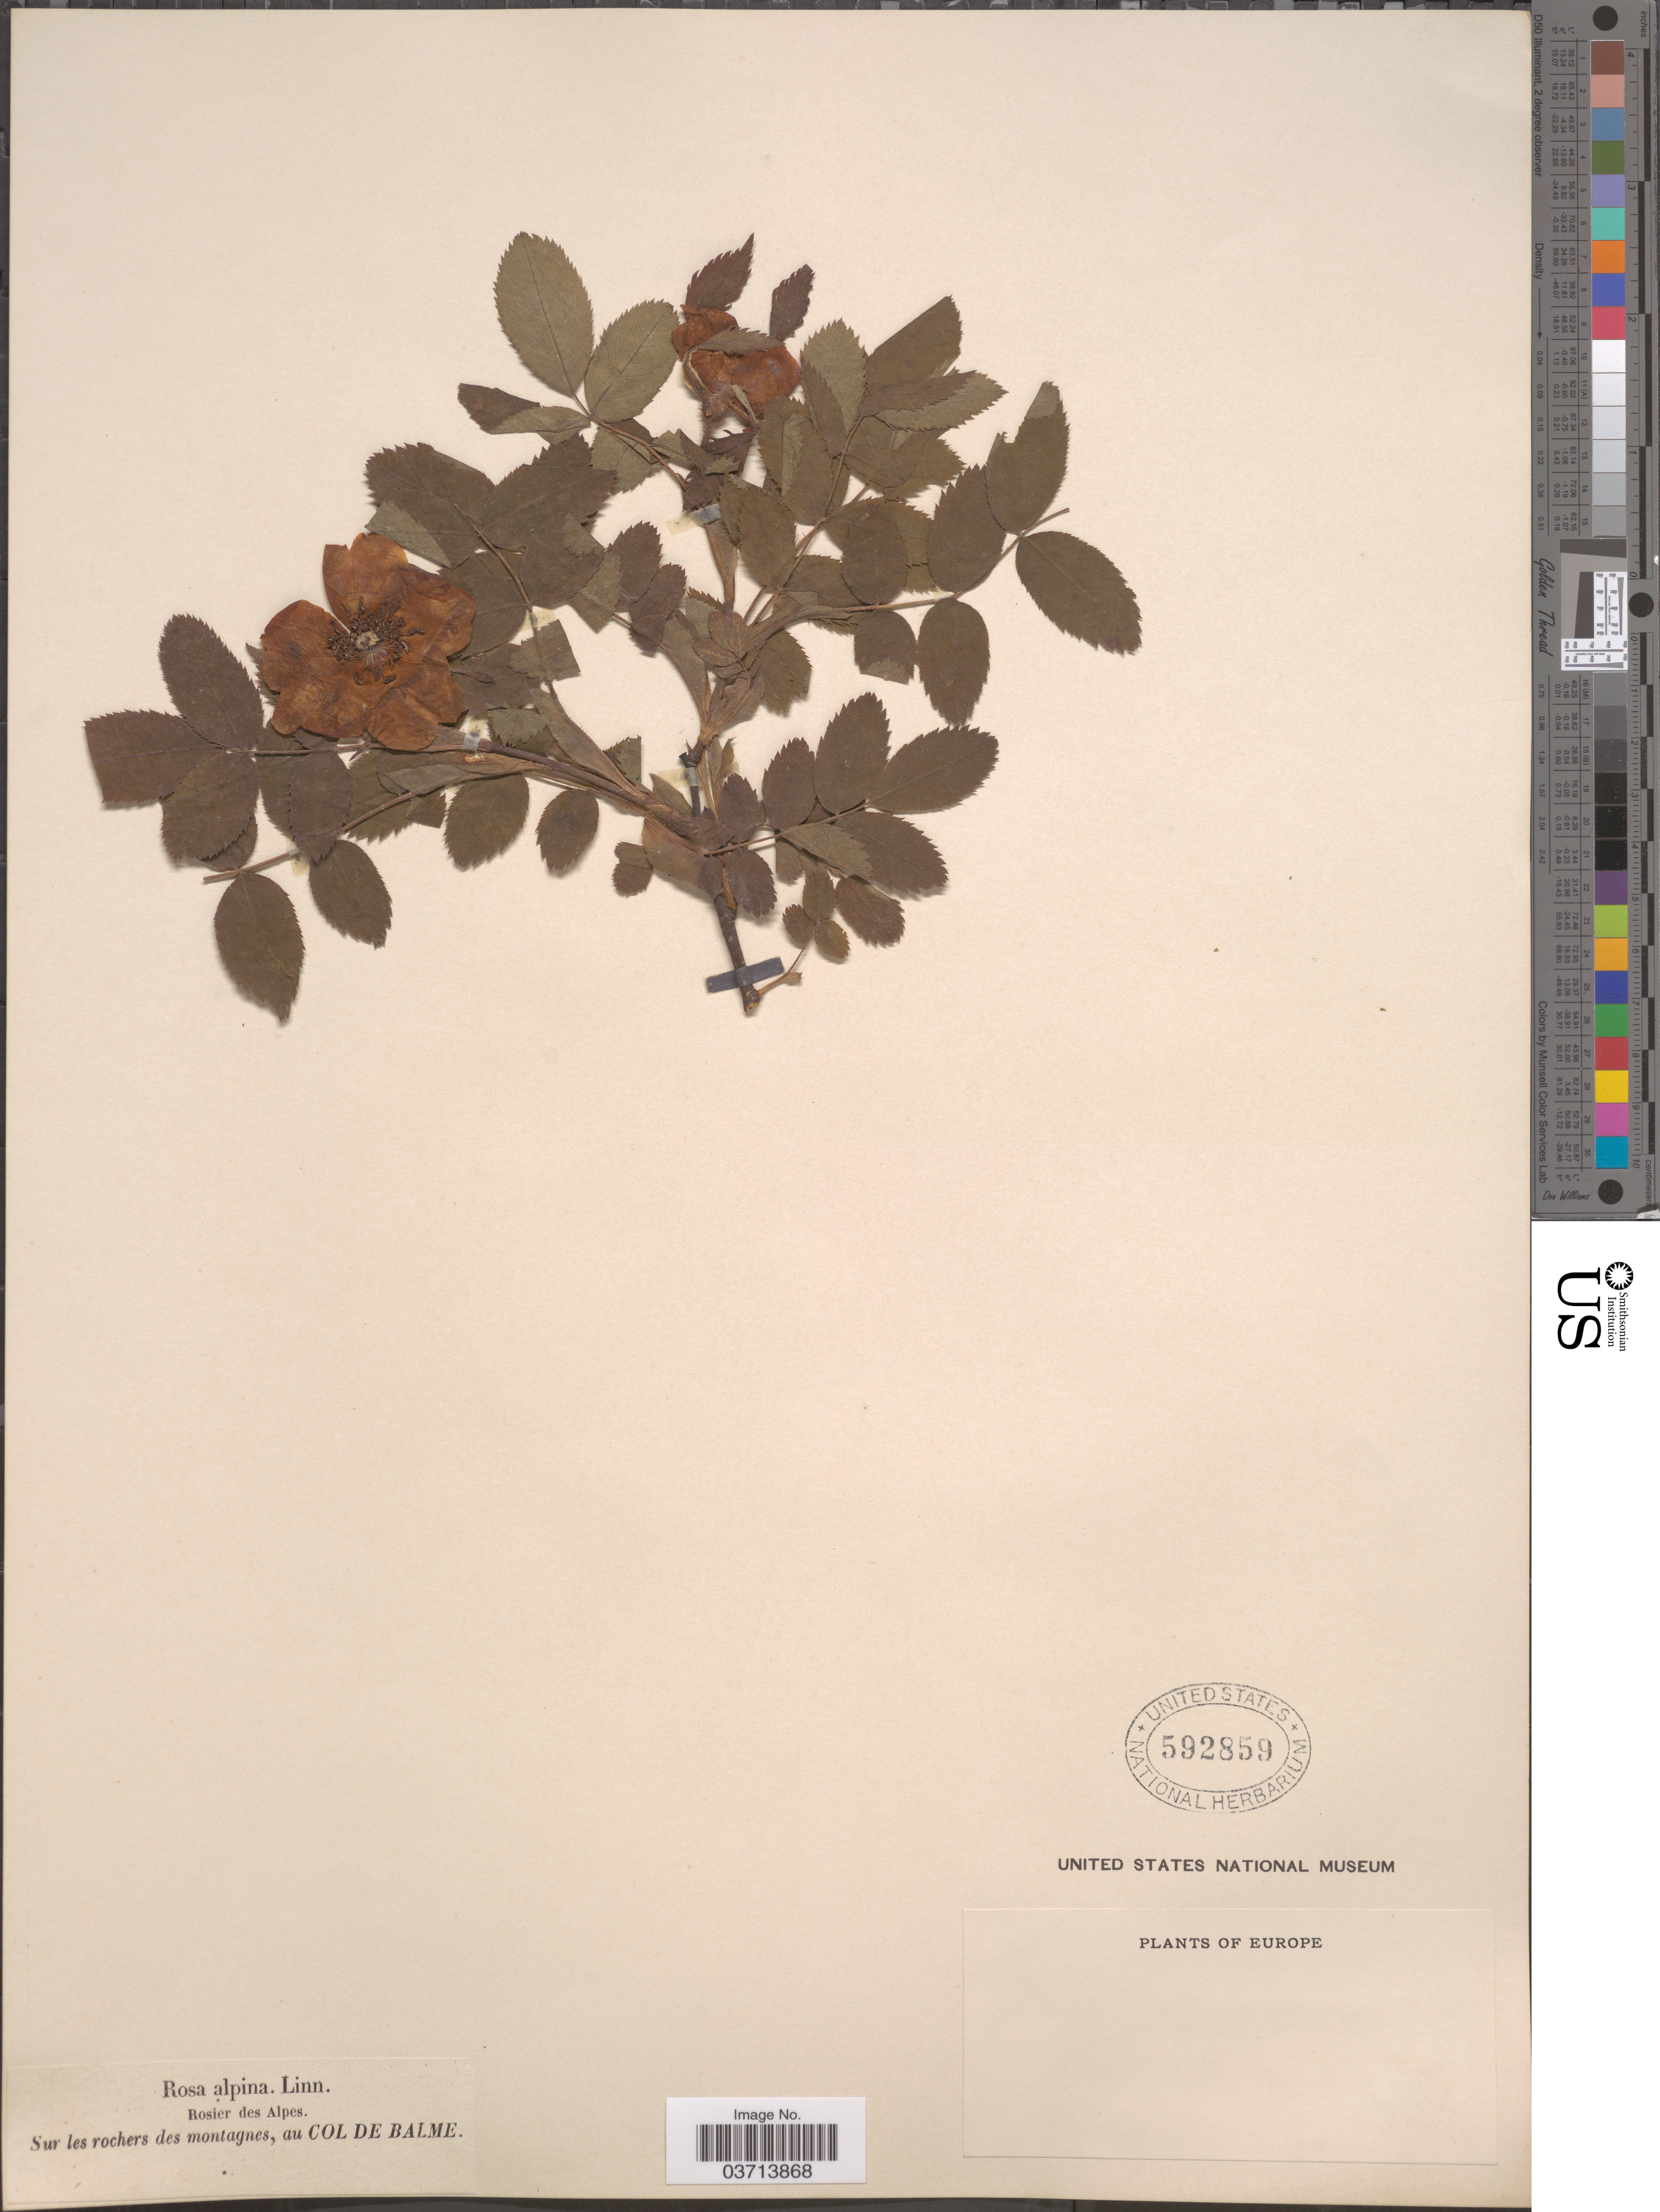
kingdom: Plantae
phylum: Tracheophyta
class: Magnoliopsida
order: Rosales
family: Rosaceae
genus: Rosa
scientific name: Rosa sp.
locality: Rosier des Alpes. Sur les rochers des montagnes, au Col de Balme. Europe.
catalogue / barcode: US 592859